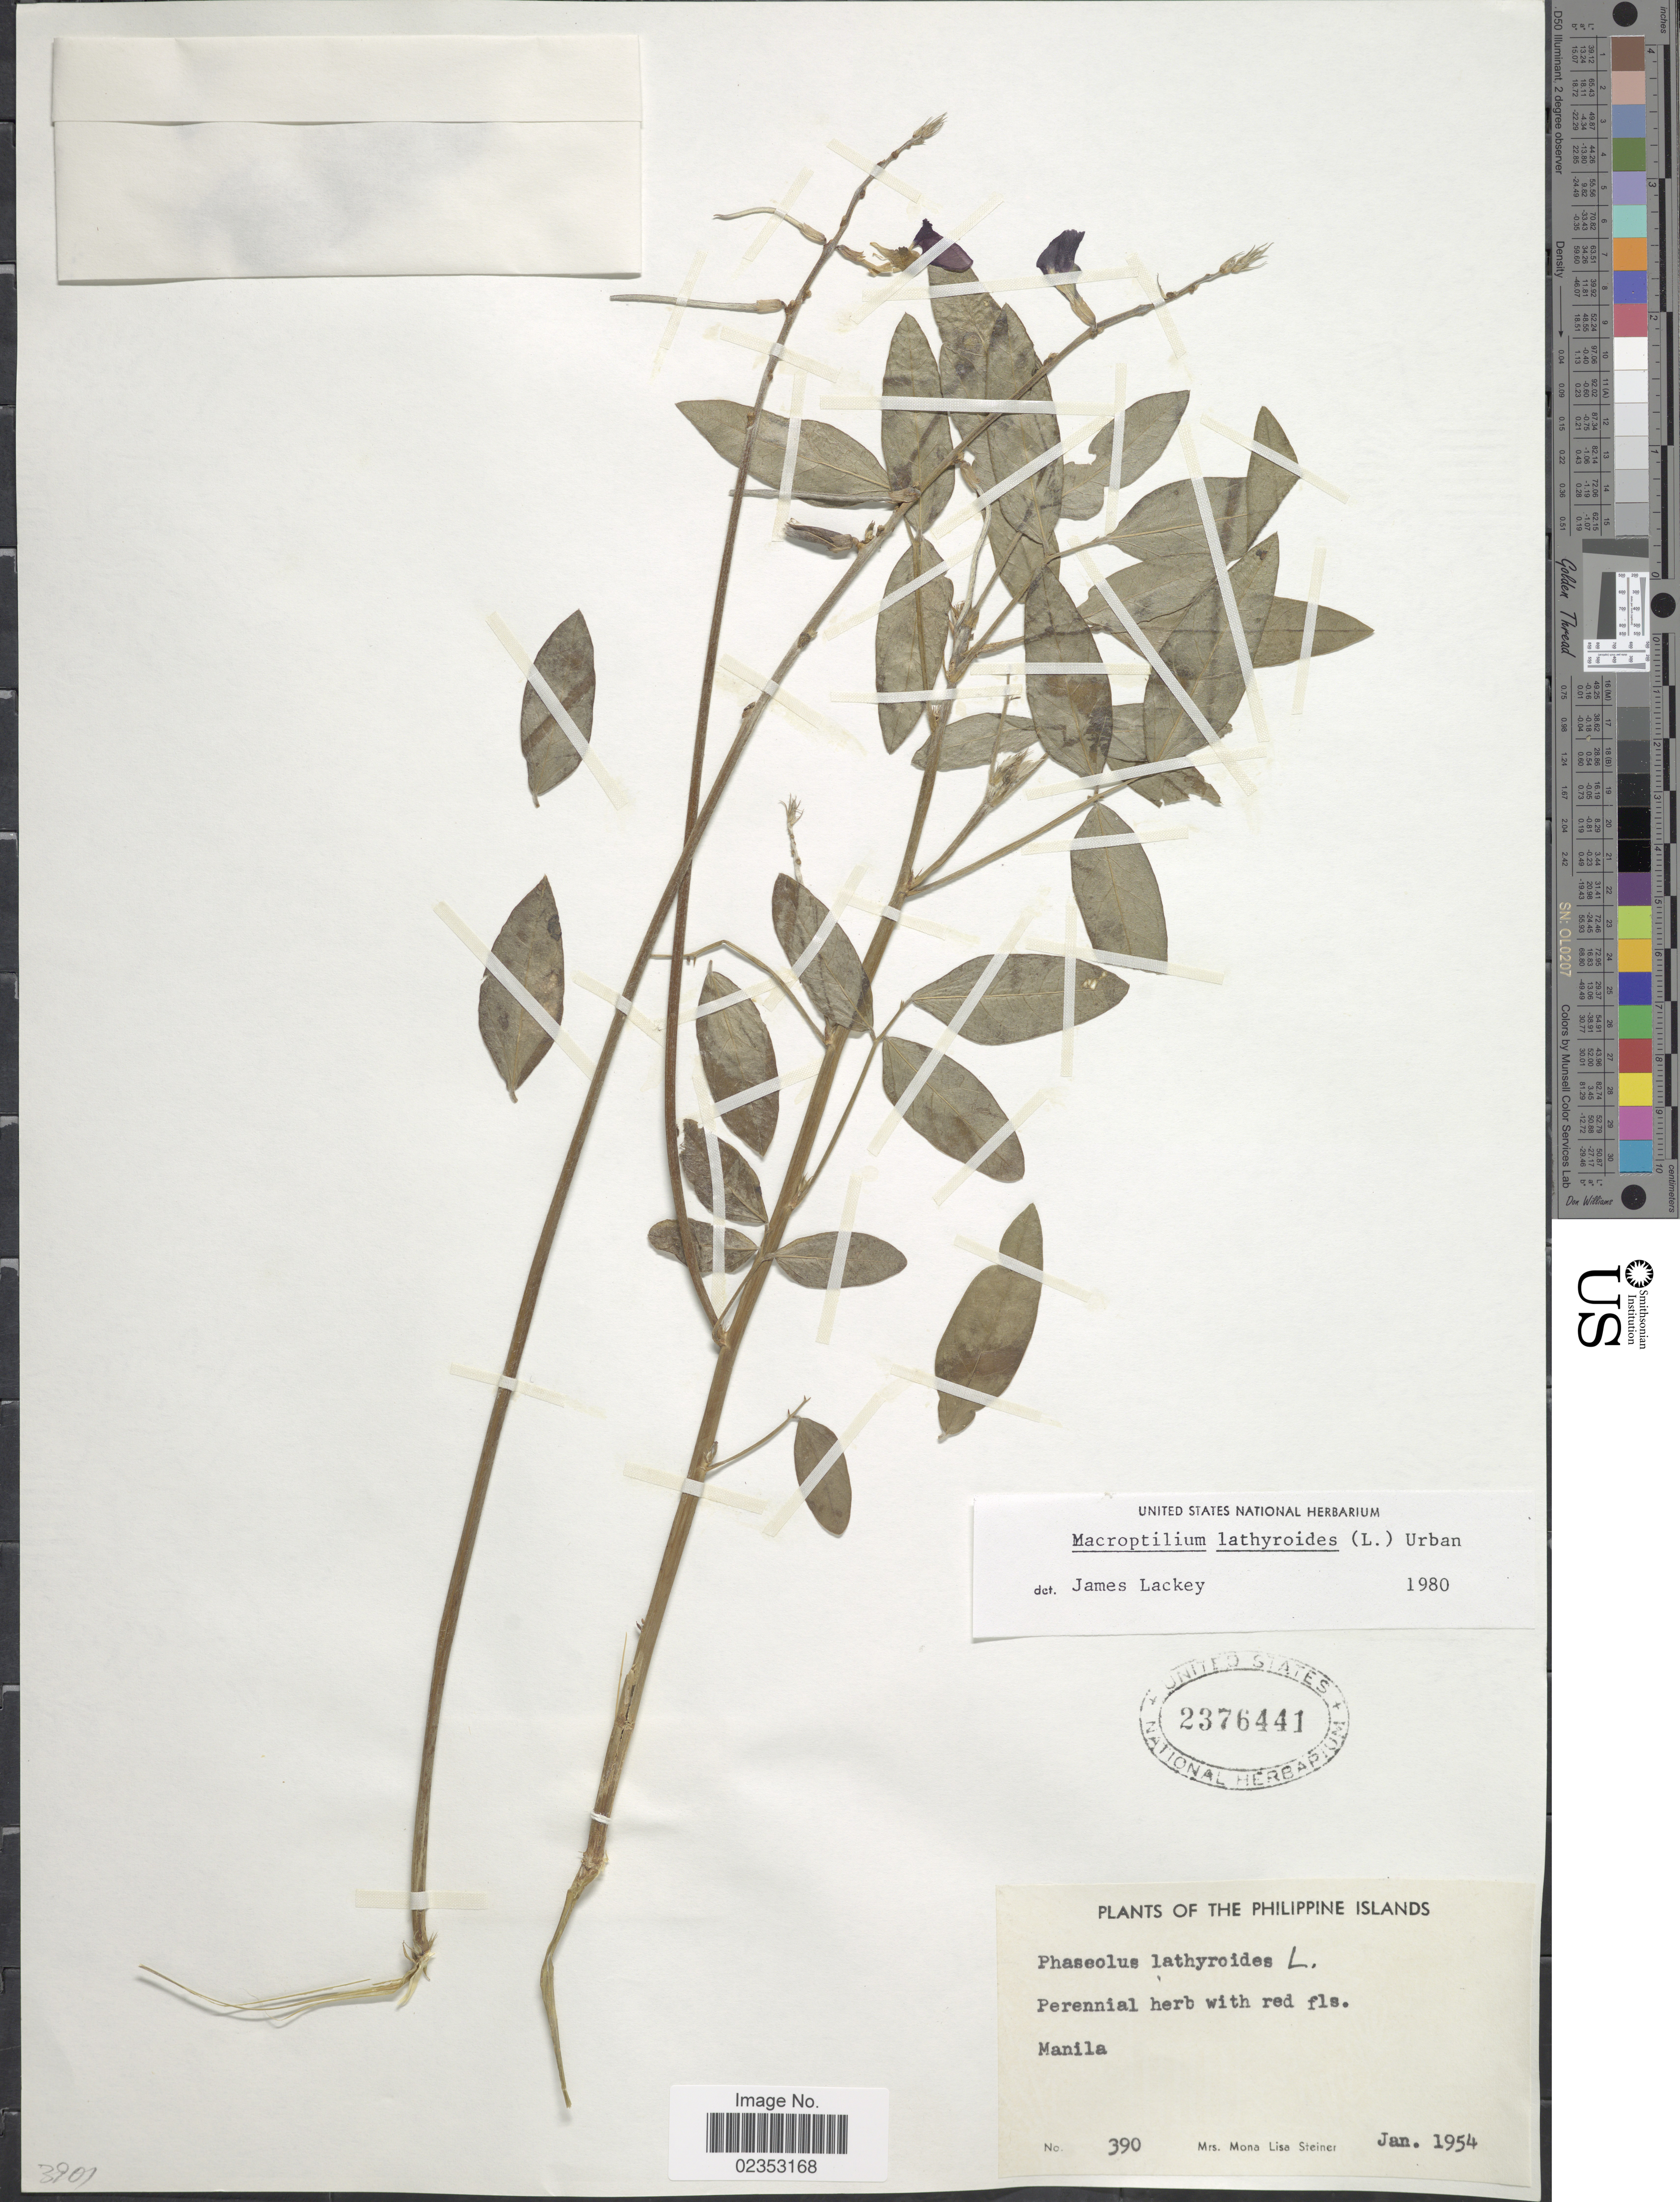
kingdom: Plantae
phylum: Tracheophyta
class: Magnoliopsida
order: Fabales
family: Fabaceae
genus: Macroptilium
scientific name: Macroptilium lathyroides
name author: (L.) Urb.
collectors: M. Steiner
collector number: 390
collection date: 1954-01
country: Philippines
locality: Philippin Islands. Manila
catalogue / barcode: US 2376441